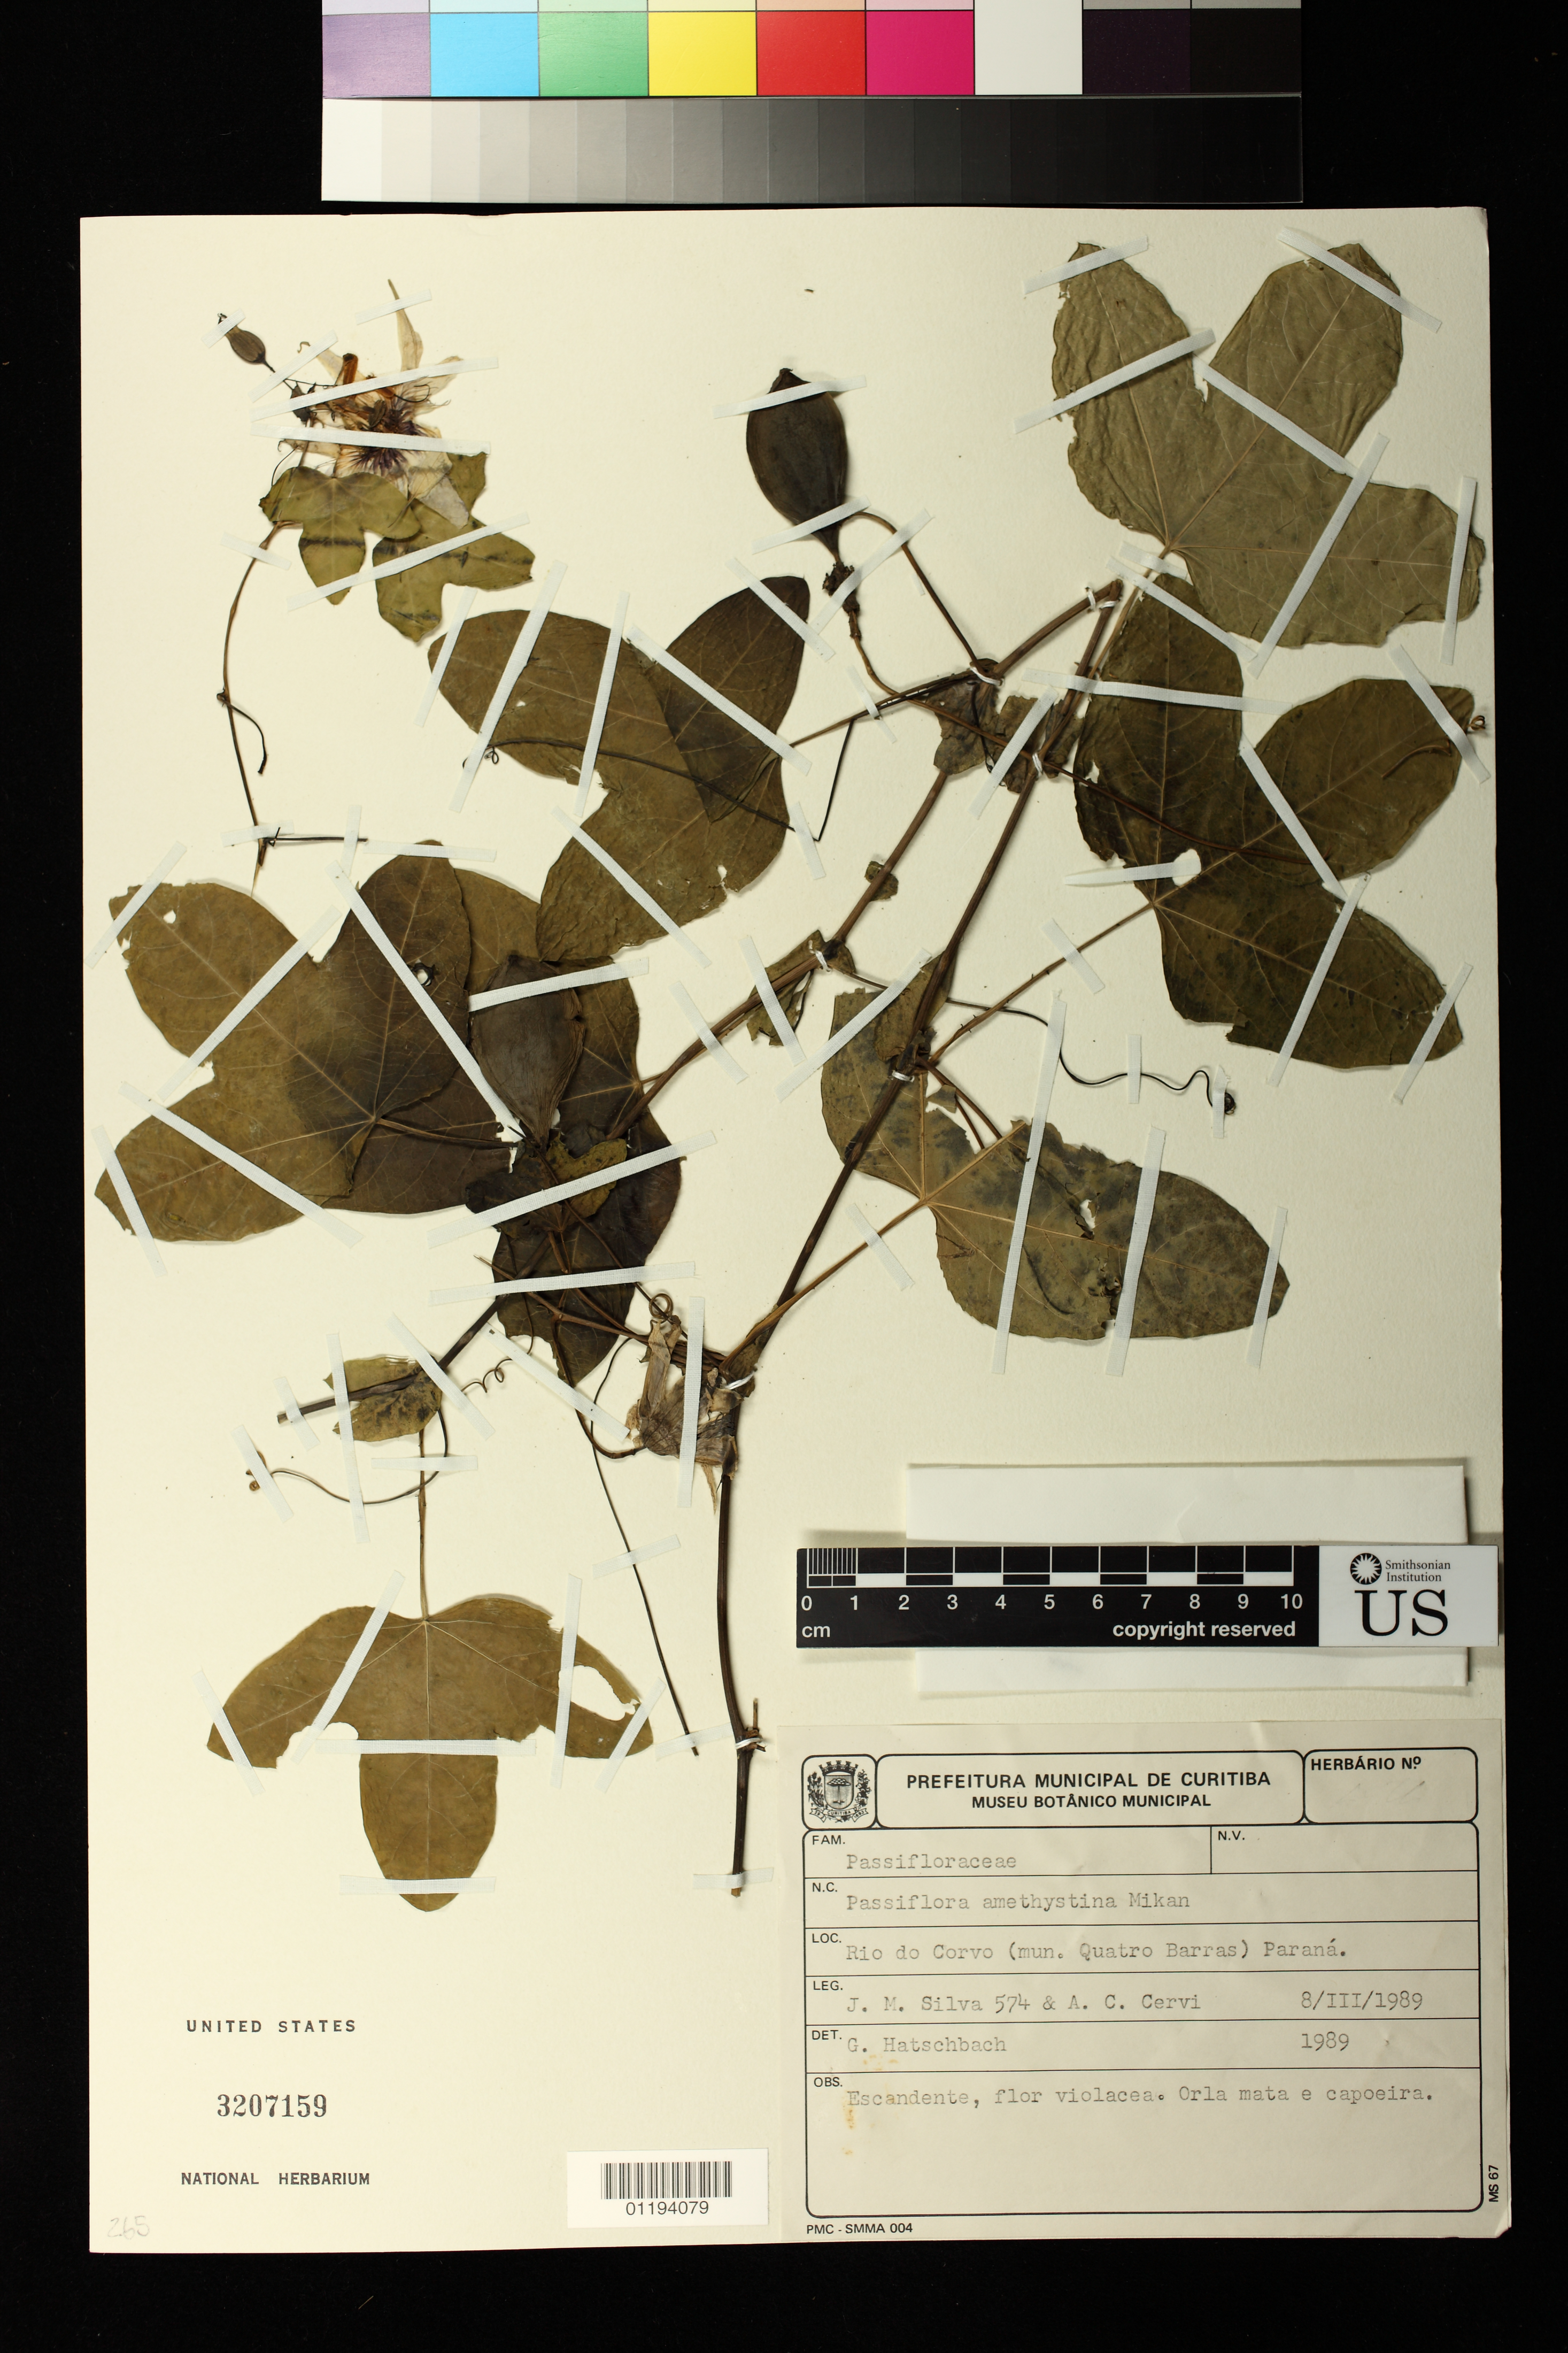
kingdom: Plantae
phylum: Tracheophyta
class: Magnoliopsida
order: Malpighiales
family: Passifloraceae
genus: Passiflora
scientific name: Passiflora amethystina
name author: J.C. Mikan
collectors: J. M. Silva & A. C. Cervi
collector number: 574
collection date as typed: Mar 8 1989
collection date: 1989-03-08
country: Brazil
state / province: Paraná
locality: Rio do Corvo (mun. Quatro Barras) Parana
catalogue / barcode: US 3207159